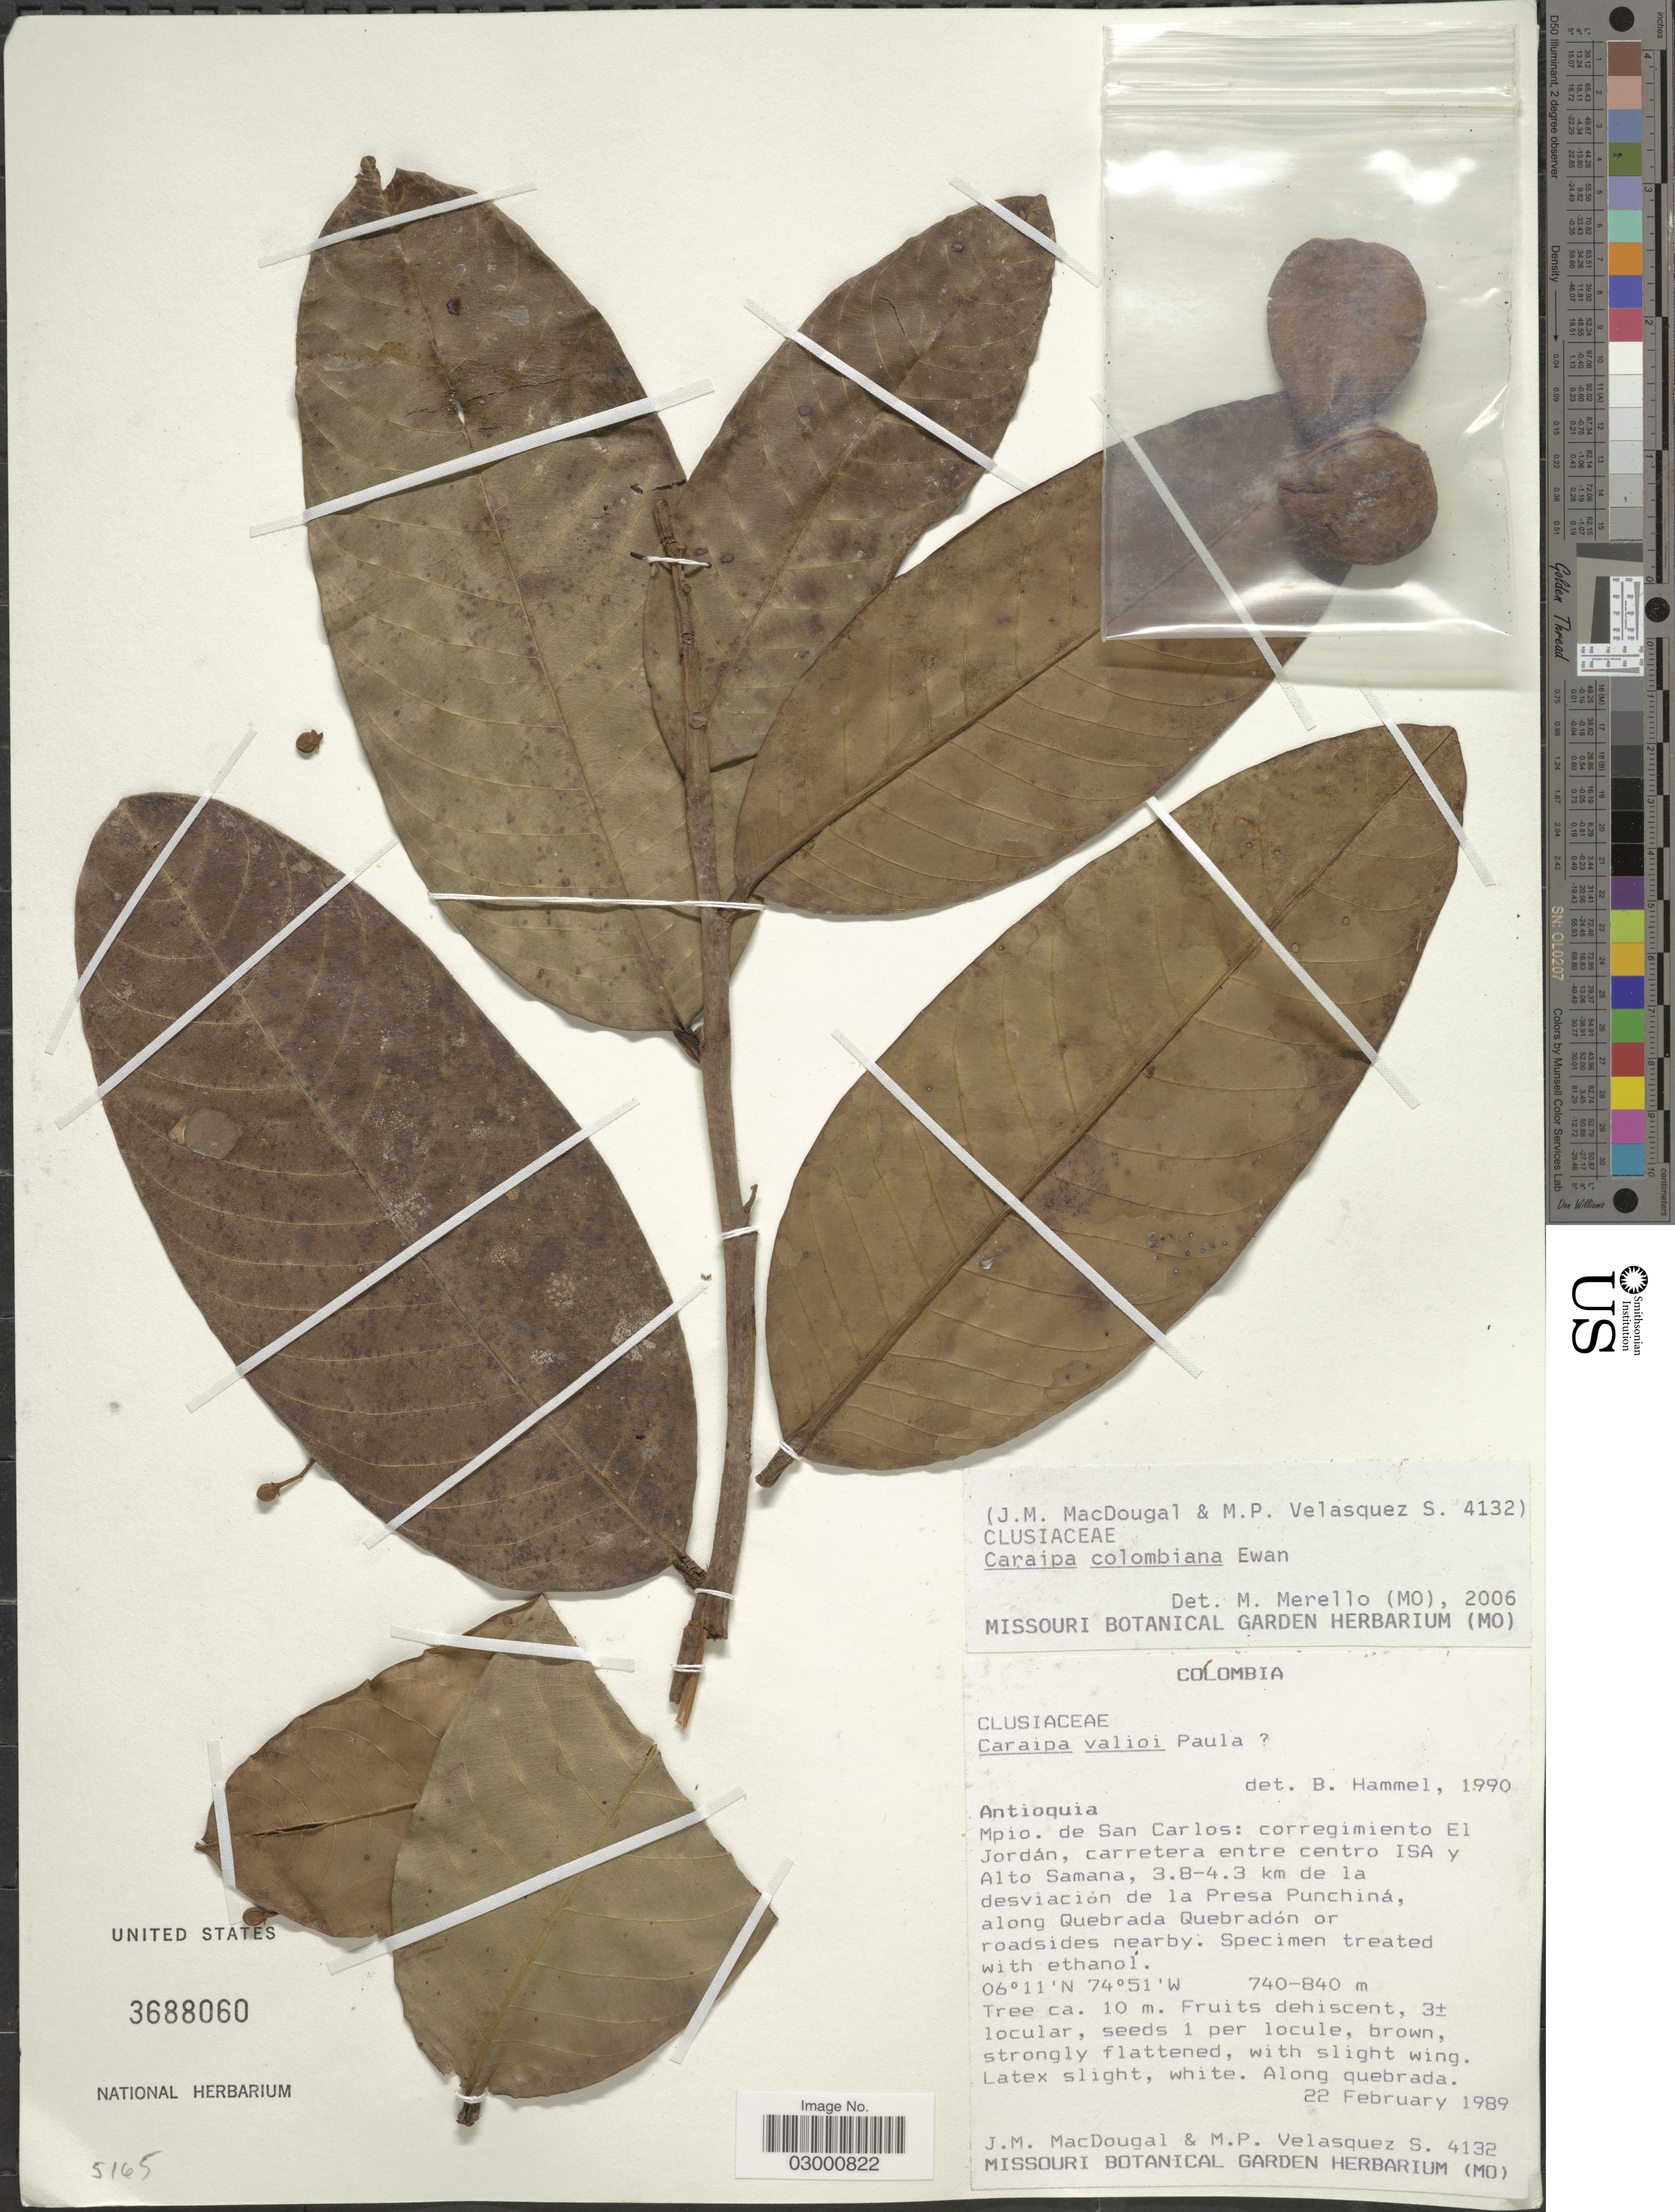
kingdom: Plantae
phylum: Tracheophyta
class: Magnoliopsida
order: Malpighiales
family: Calophyllaceae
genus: Caraipa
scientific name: Caraipa valioi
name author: Paula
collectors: J. M. MacDougal & M. Velasquez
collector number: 4132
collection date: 1989-02-22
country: Colombia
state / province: Antioquia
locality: Mpio. de San Carlos: corregimiento El Jordán, carretera entre centro ISA y Alto Samana, 3.8-4.3 km de la desviación de la Presa Punchiná, along Quebrada Quebradón or roadsides nearby.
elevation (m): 740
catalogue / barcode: US 3688060